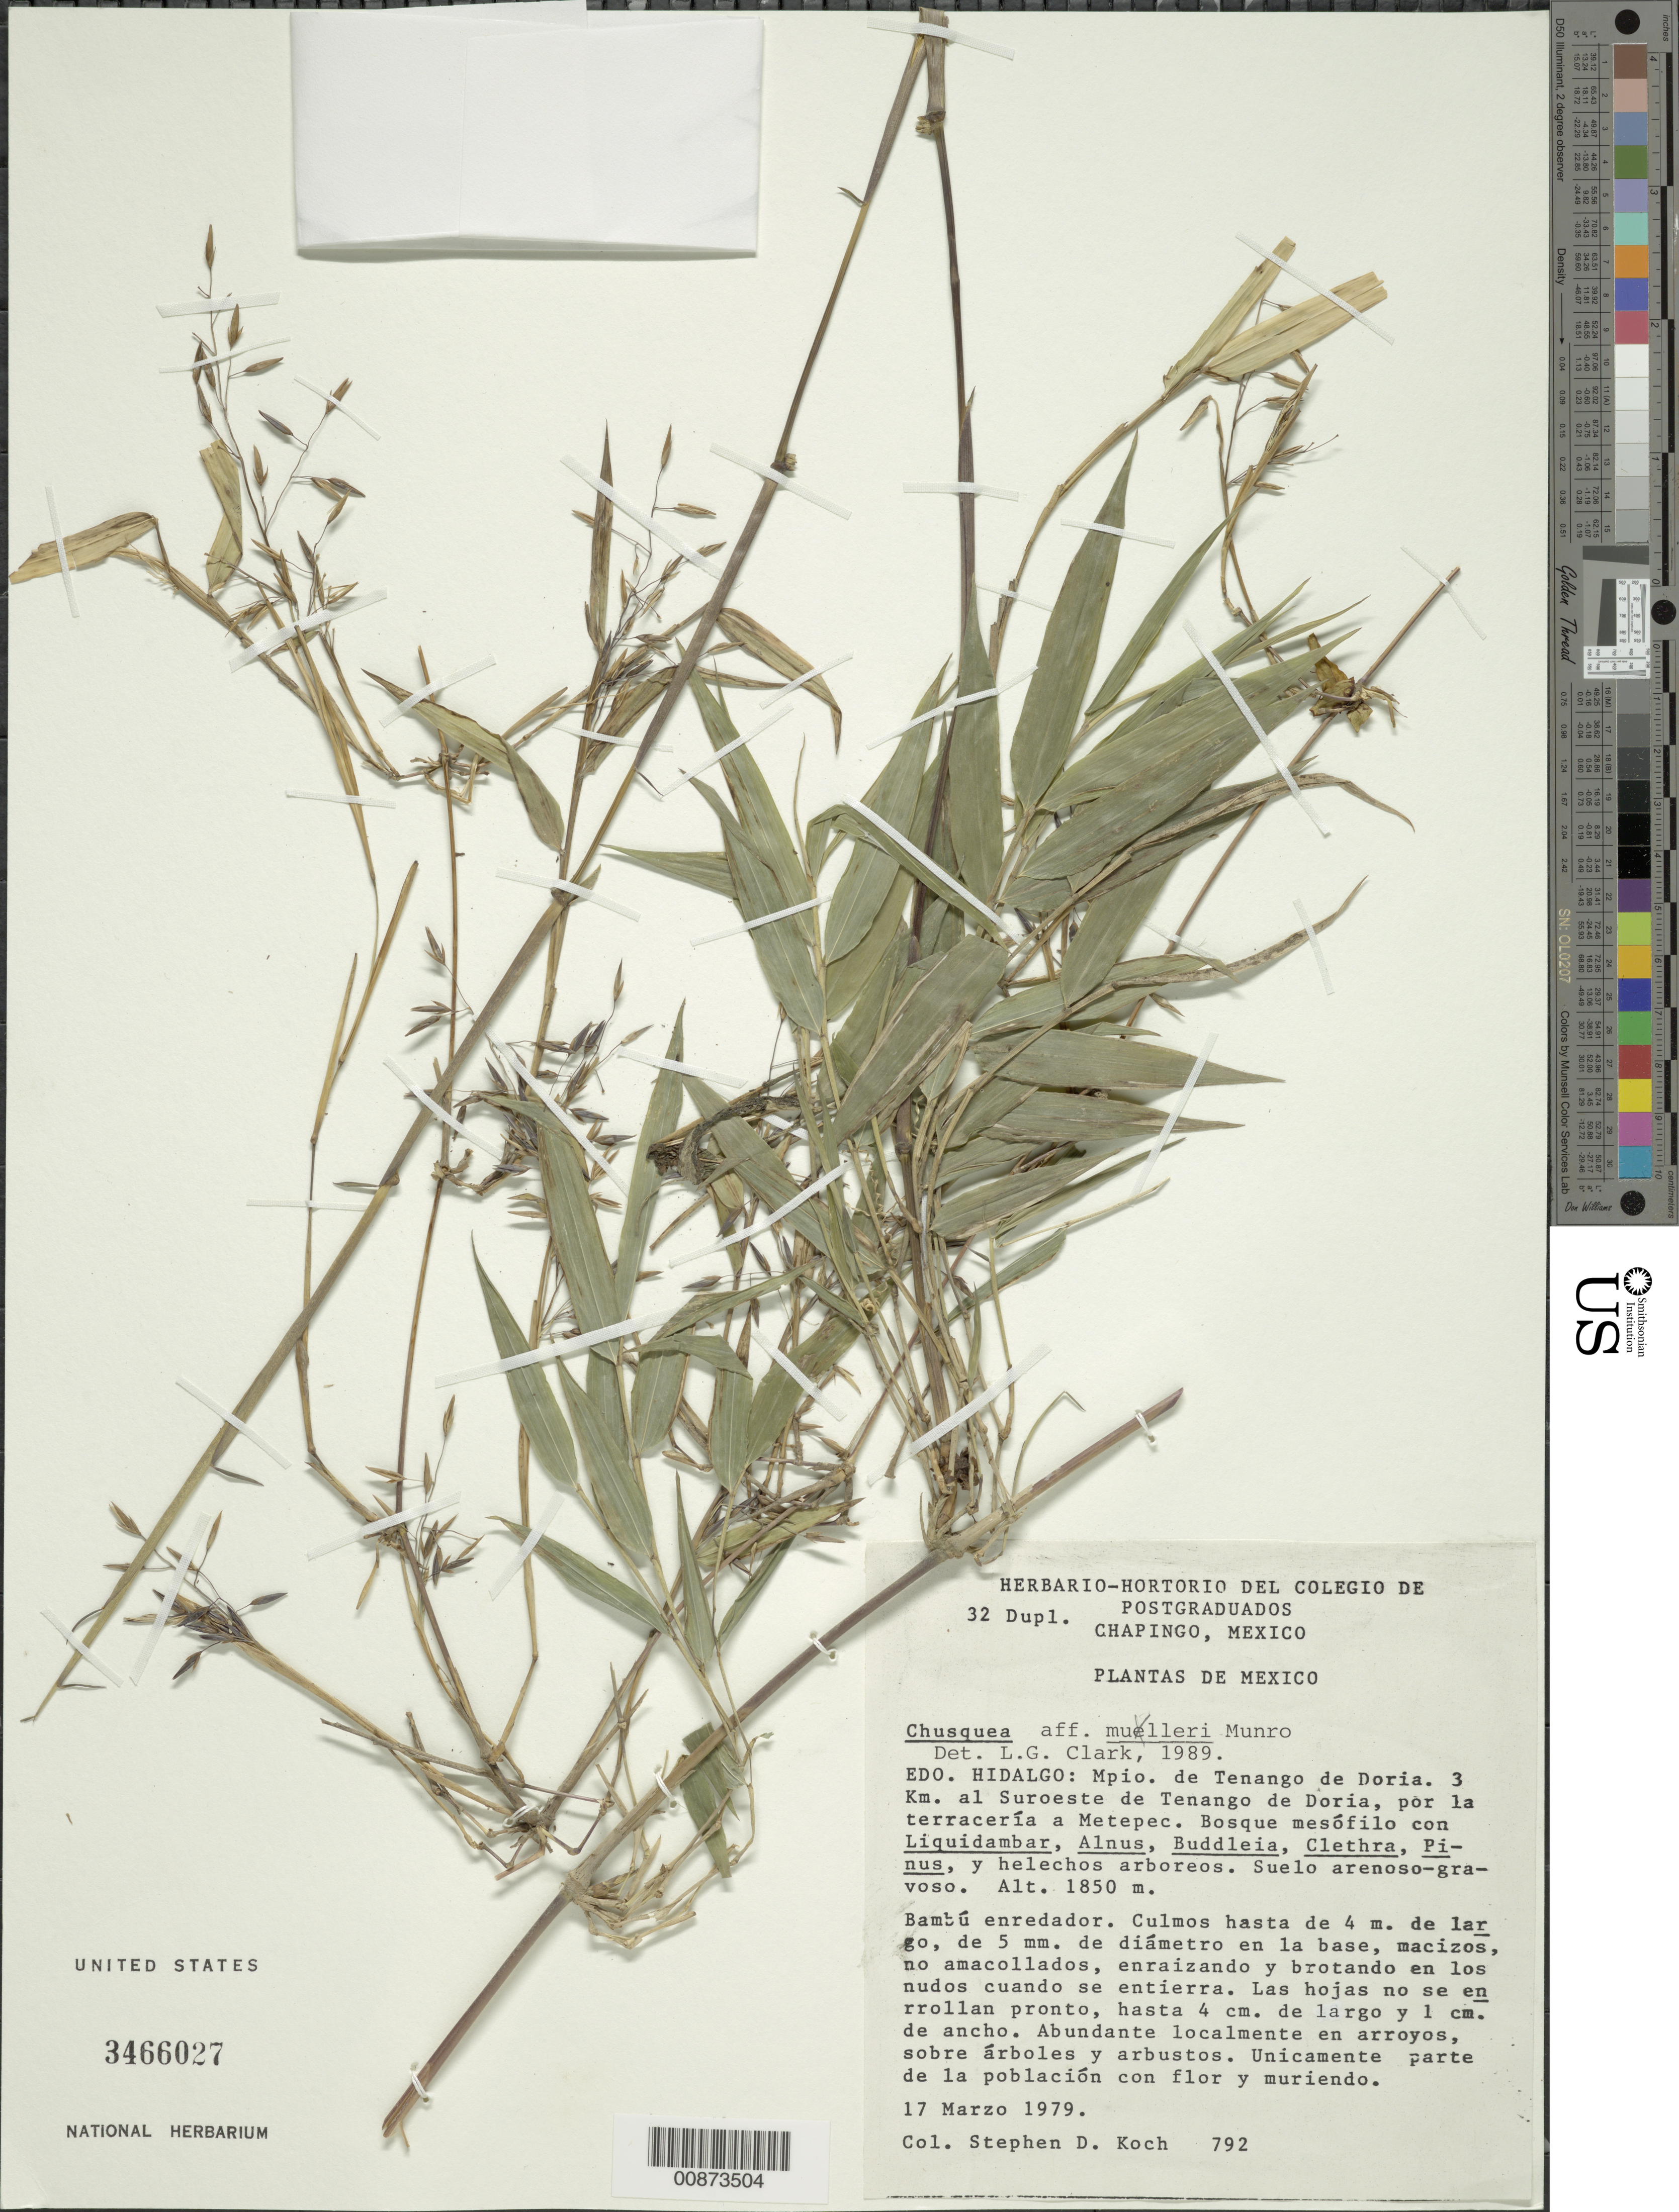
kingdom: Plantae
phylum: Tracheophyta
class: Liliopsida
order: Poales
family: Poaceae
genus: Chusquea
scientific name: Chusquea mulleri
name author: Munro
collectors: S. D. Koch et al.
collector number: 792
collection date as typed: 17 Mar 1979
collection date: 1979-03-17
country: Mexico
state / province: Hidalgo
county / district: Tenango De Doria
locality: Suroeste de Tenango de Doria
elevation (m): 1850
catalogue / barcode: US 3466027